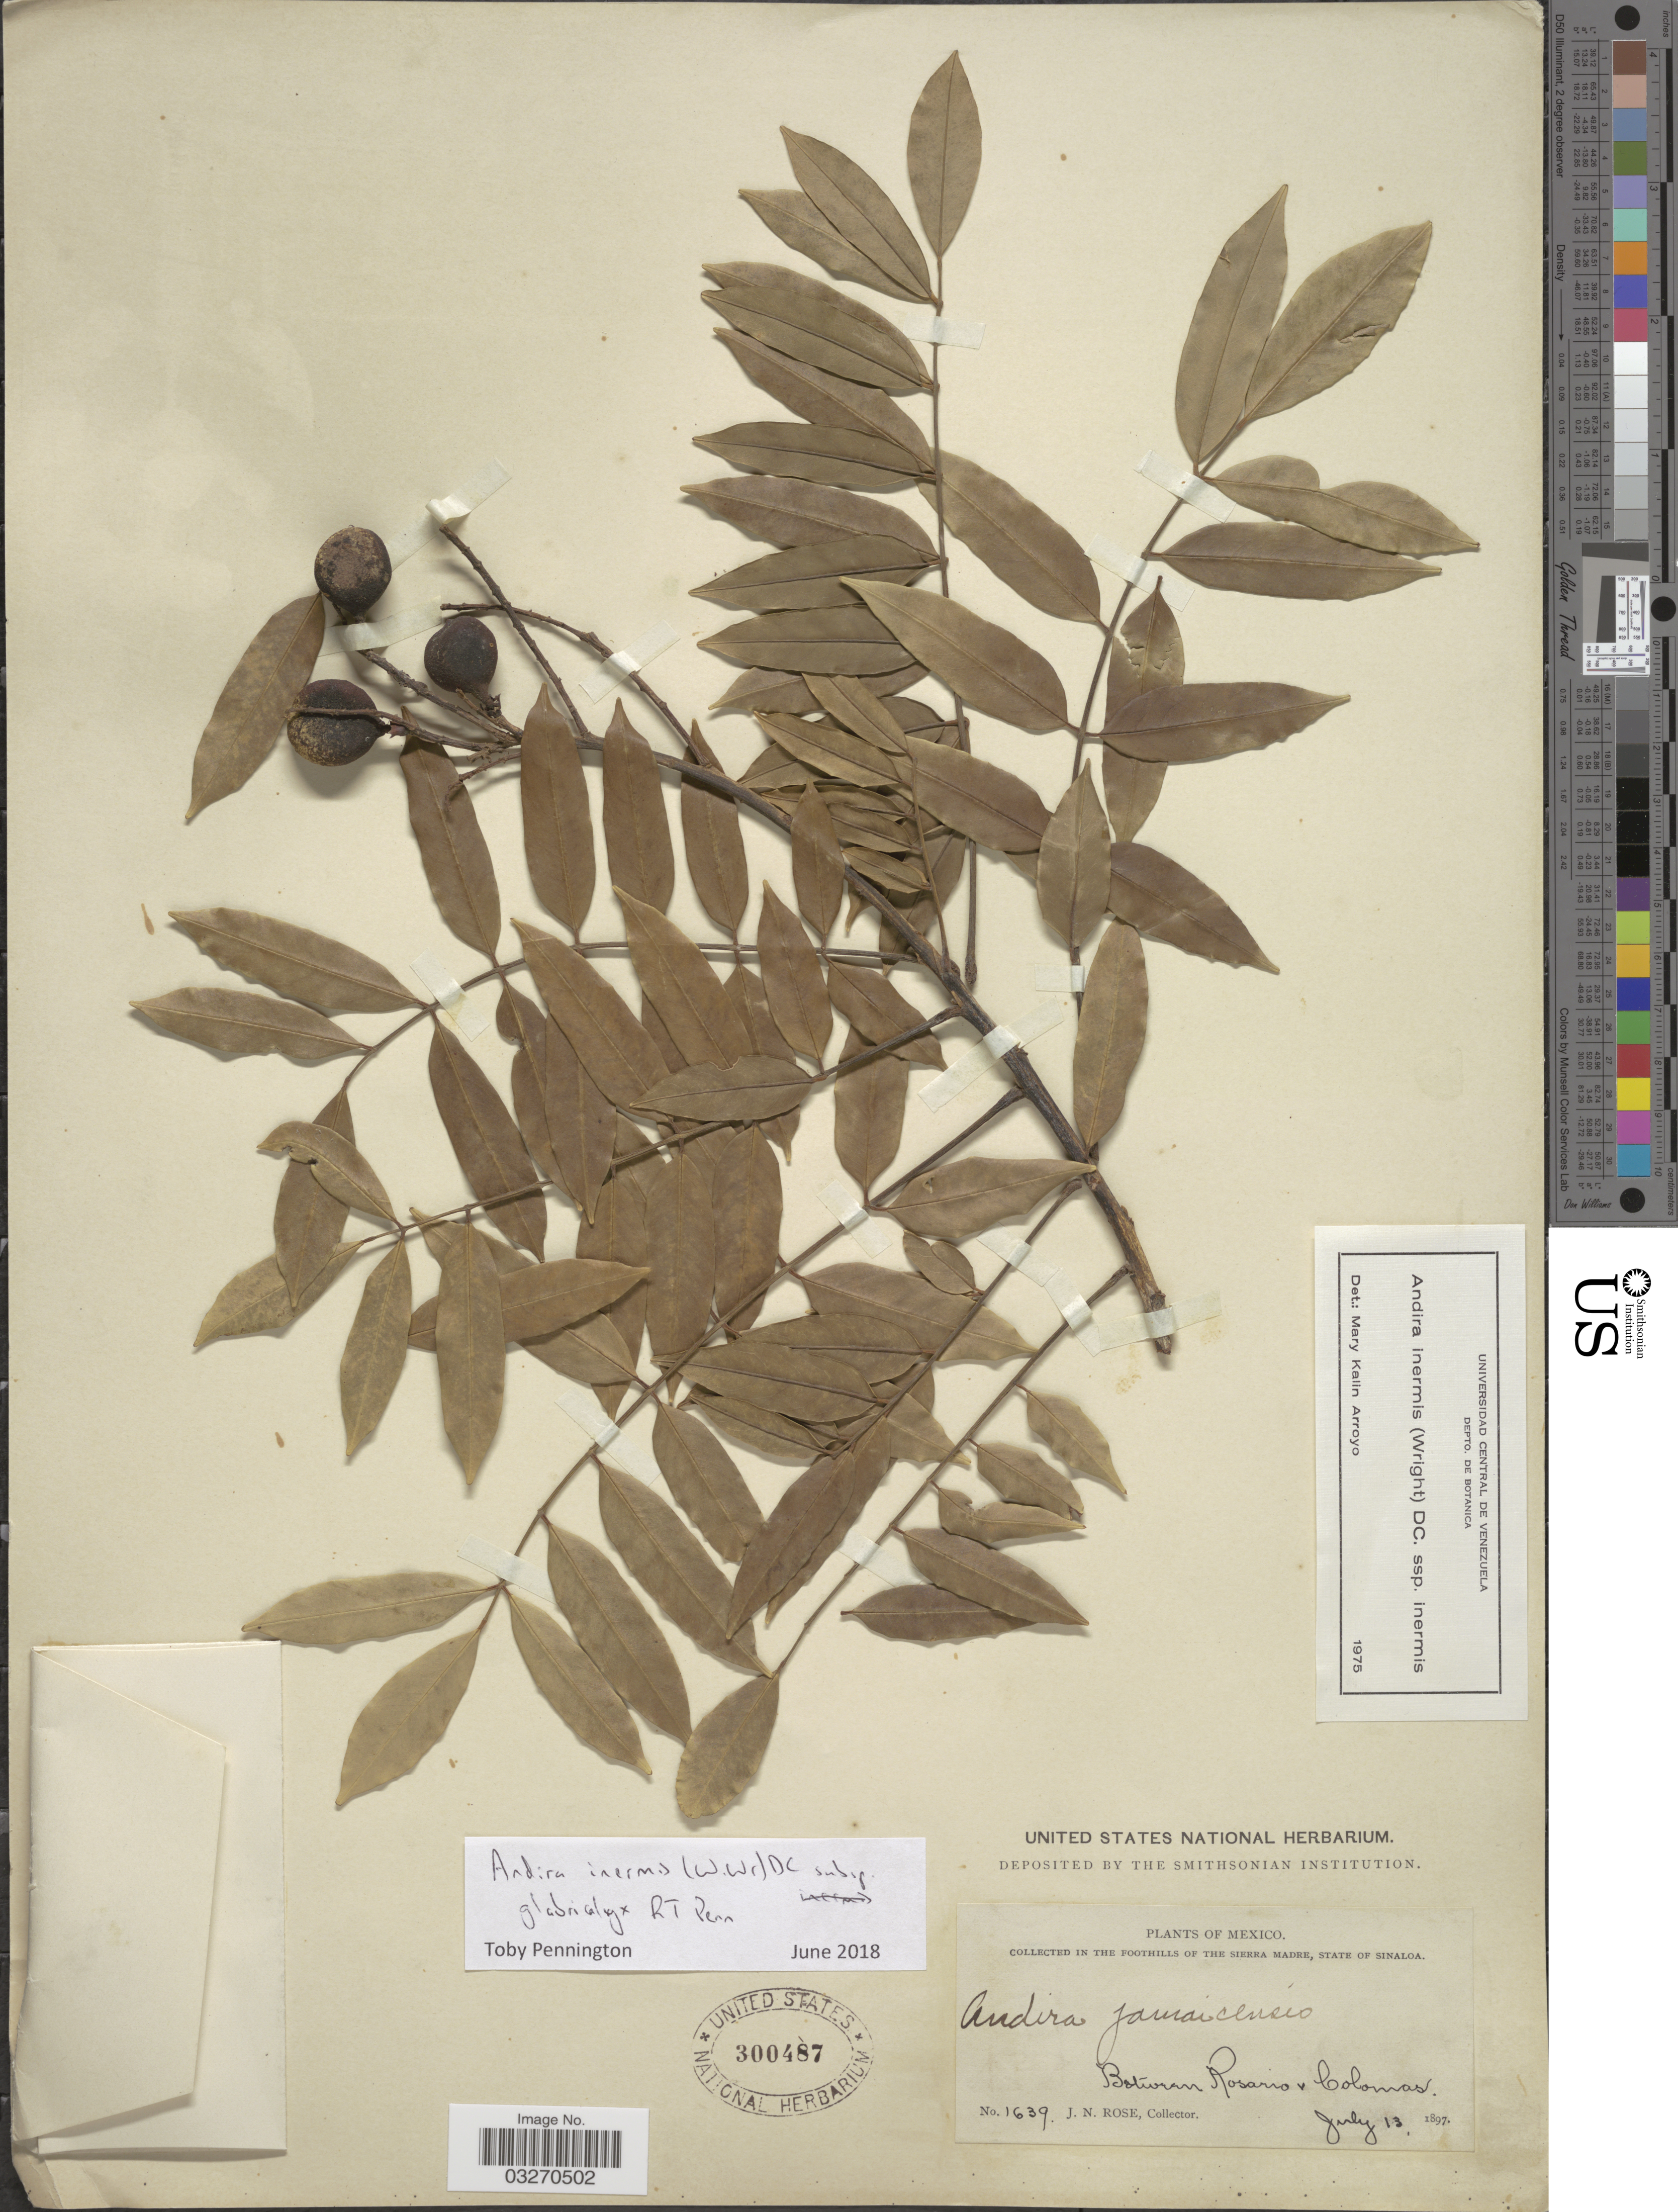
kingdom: Plantae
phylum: Tracheophyta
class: Magnoliopsida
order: Fabales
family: Fabaceae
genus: Andira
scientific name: Andira inermis subsp. glabricalyx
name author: R.T. Penn.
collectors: J. N. Rose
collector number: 1639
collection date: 1897-07-13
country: Mexico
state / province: Sinaloa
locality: Collected in the Foothills of the Sierra Madre. Between Rosario v Colomas.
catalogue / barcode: US 300487